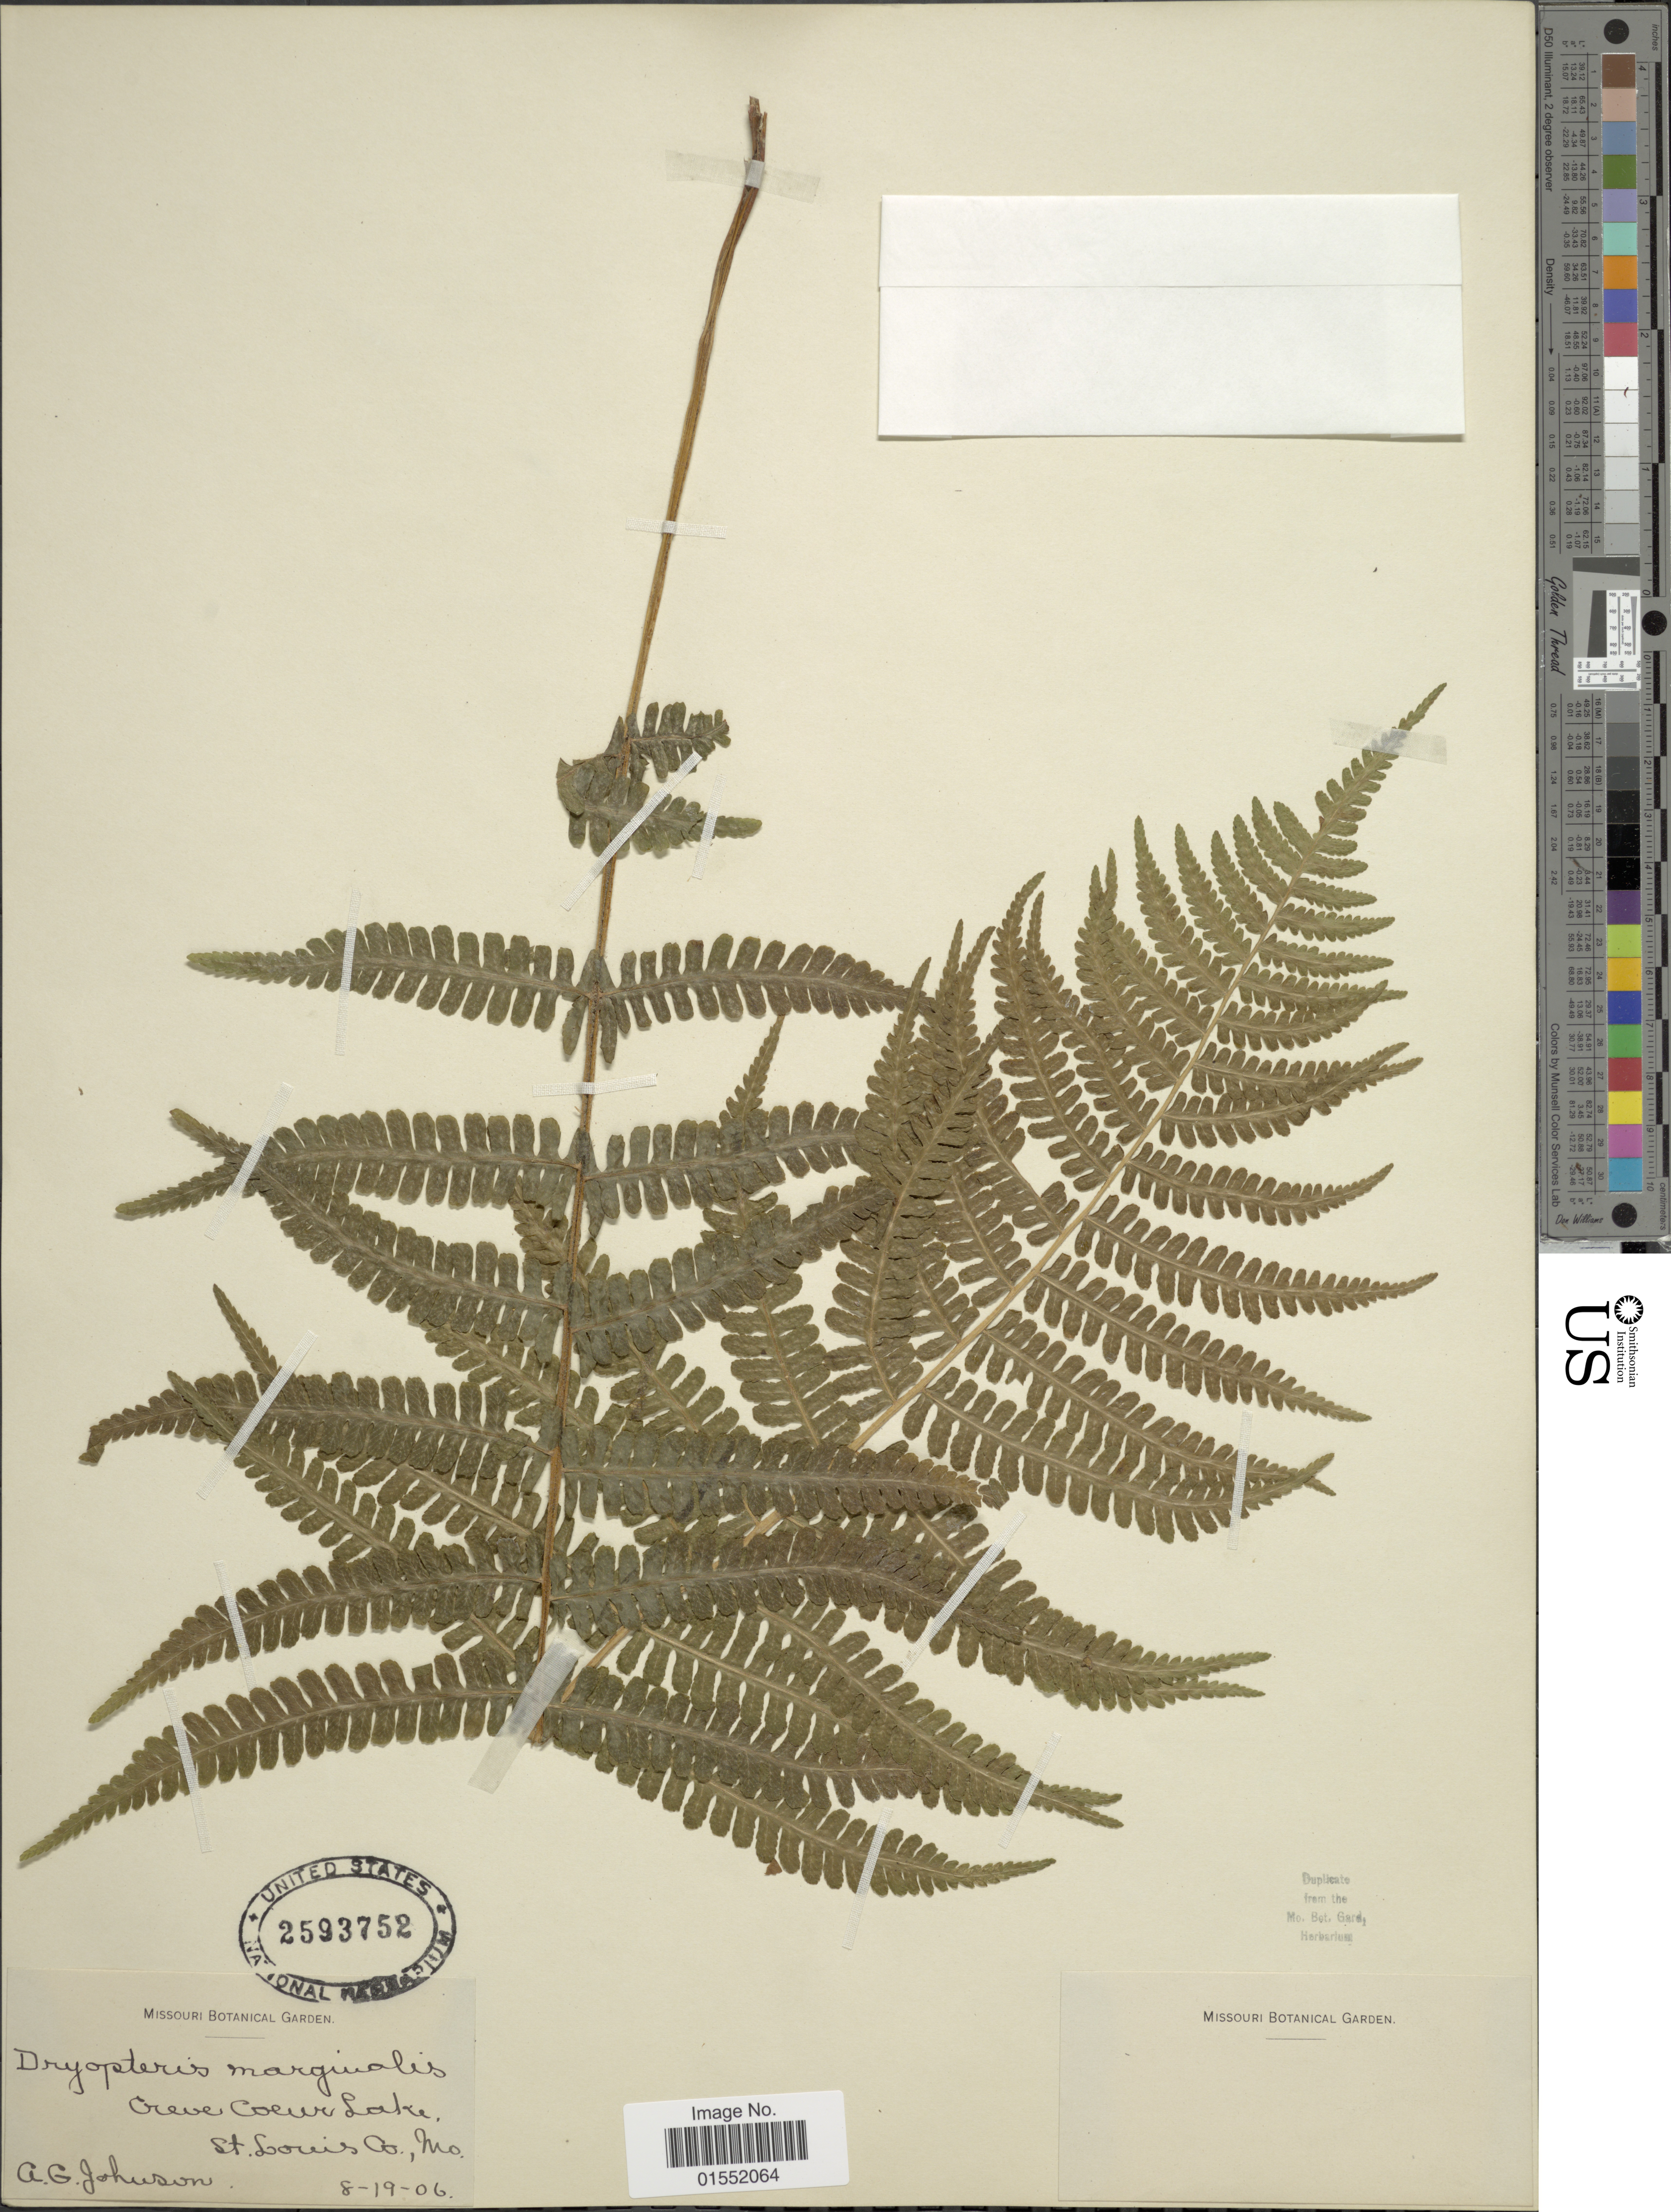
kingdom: Plantae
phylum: Tracheophyta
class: Polypodiopsida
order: Polypodiales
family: Dryopteridaceae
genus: Dryopteris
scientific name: Dryopteris marginalis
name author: (L.) A. Gray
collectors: A. Johnson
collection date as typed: Transcribed d/m/y: 19/8/6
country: United States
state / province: Missouri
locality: Creve Coeur Lake, St. Louis Co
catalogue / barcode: US 2593752